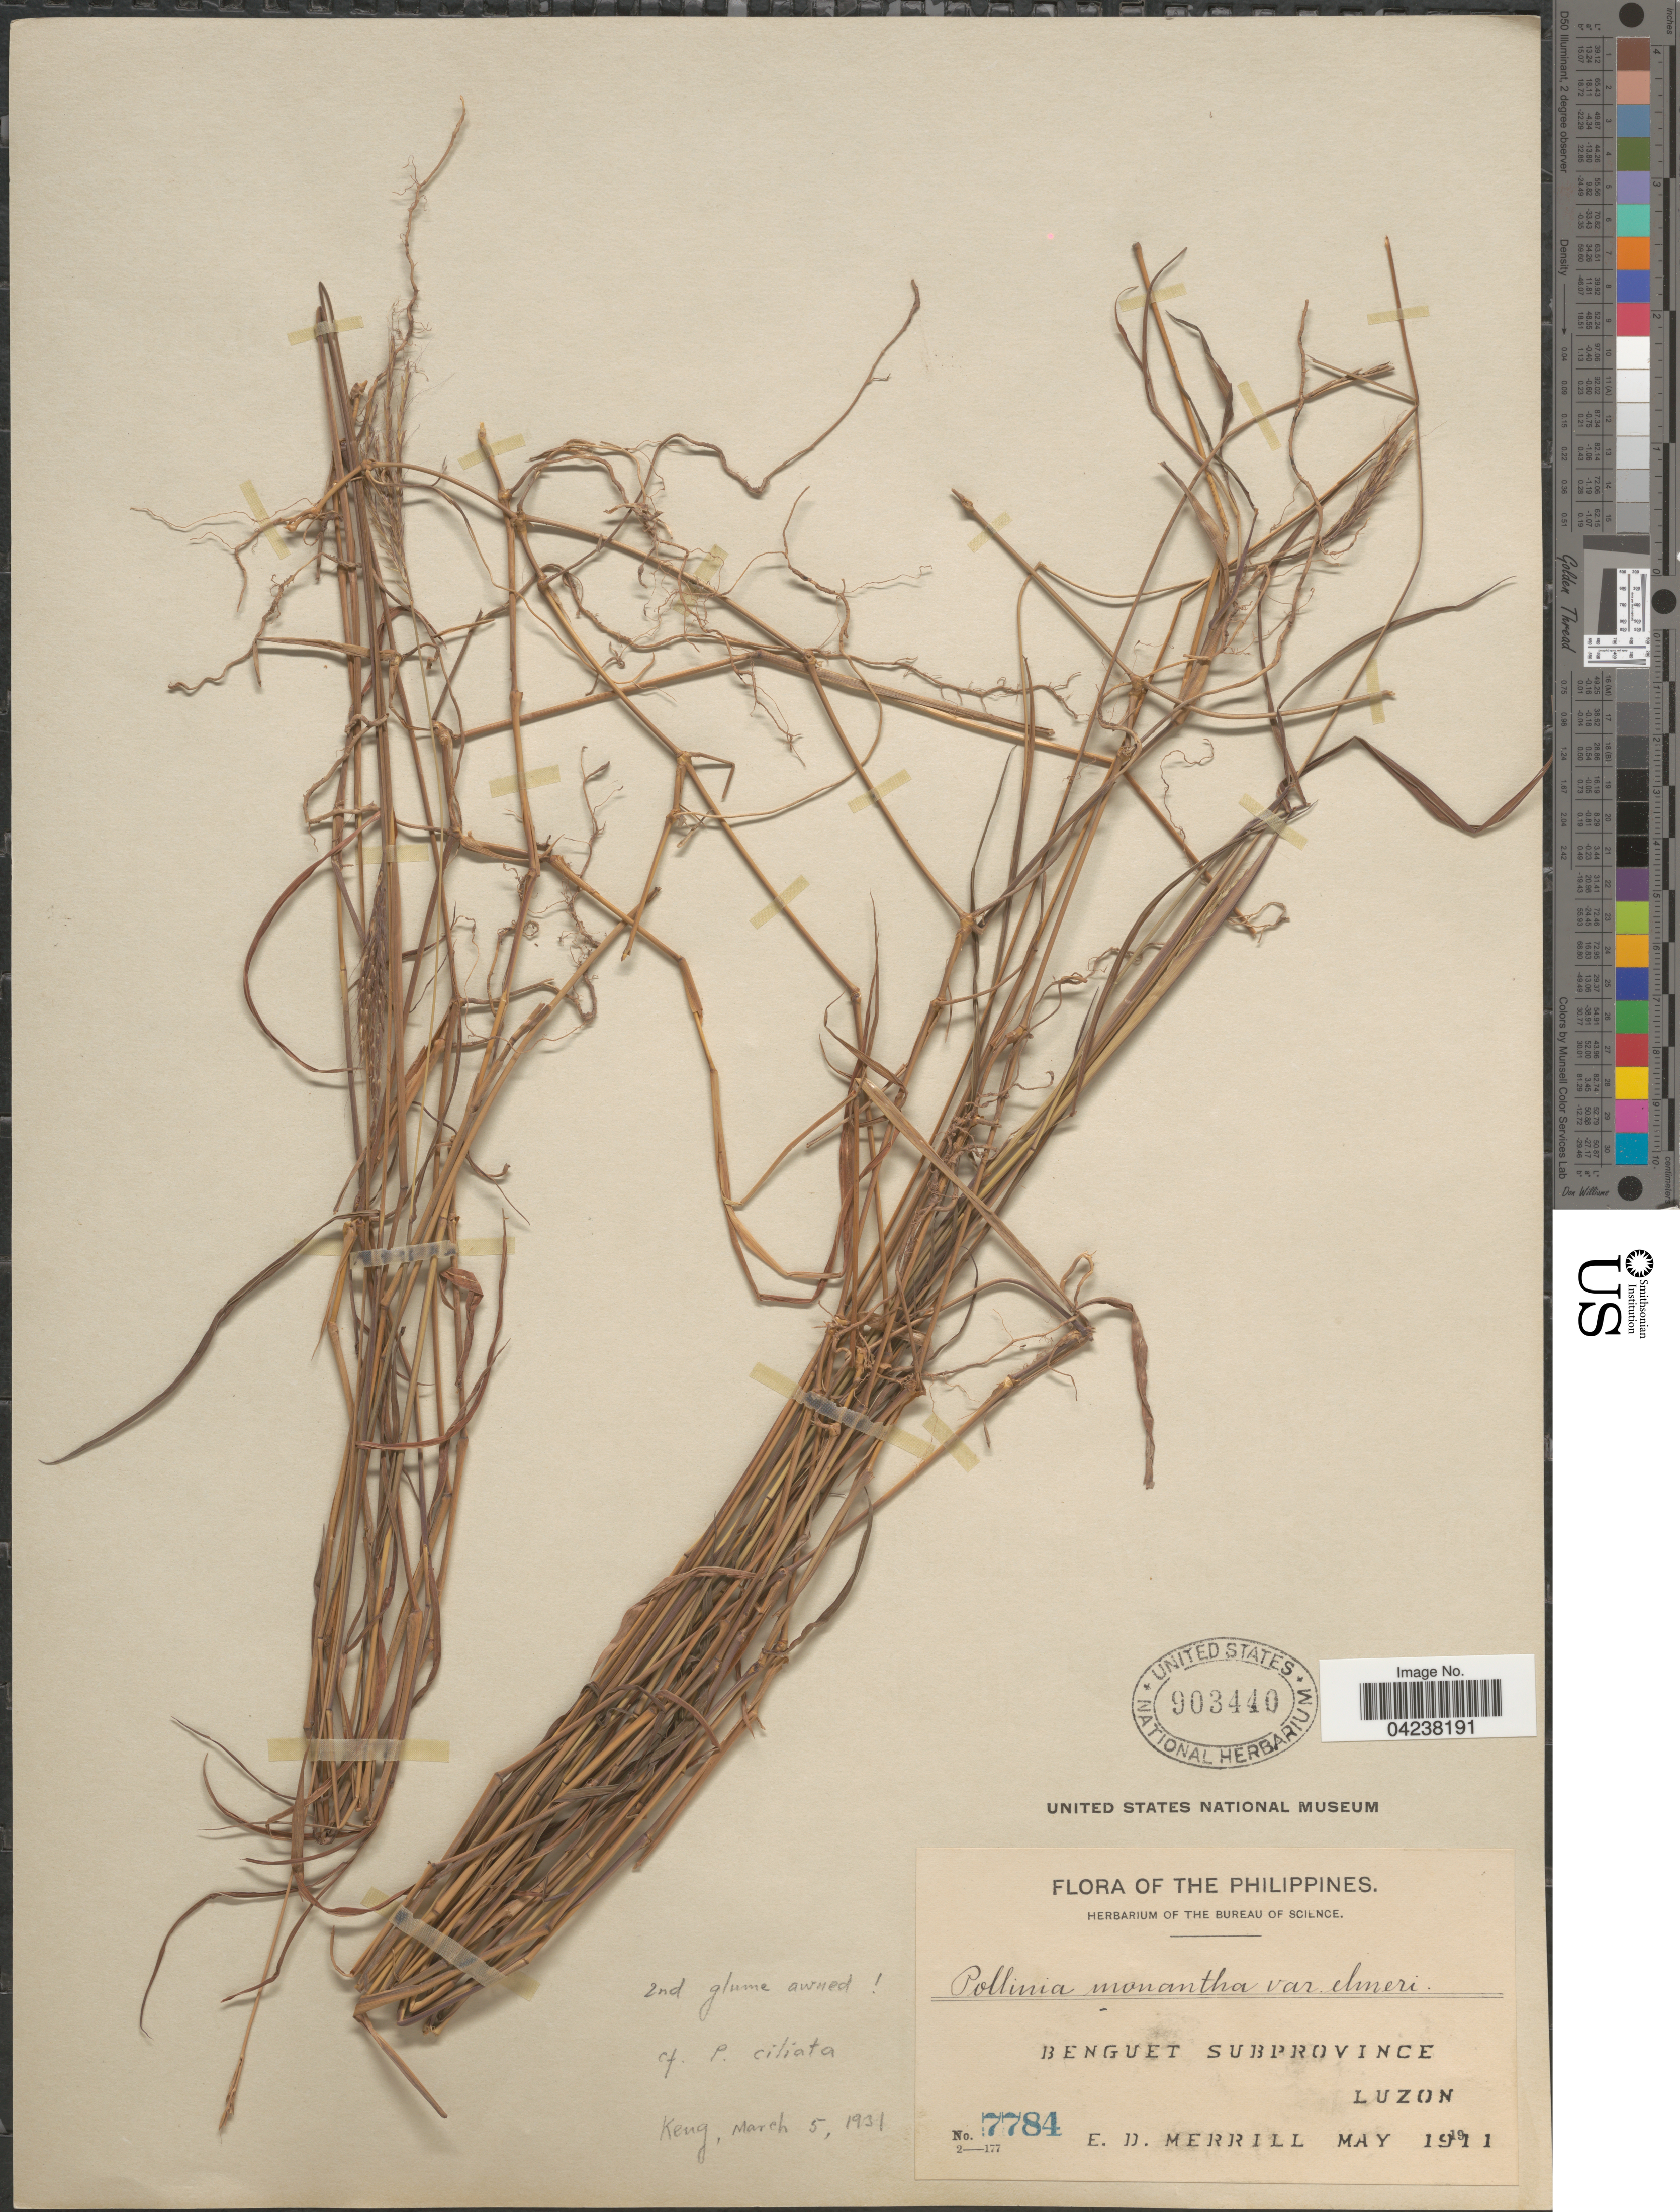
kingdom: Plantae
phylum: Tracheophyta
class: Liliopsida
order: Poales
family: Poaceae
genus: Microstegium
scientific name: Microstegium ciliatum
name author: (Trin.) A. Camus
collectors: E. D. Merrill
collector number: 7784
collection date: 1911-05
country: Philippines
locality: Benguet Subprovince. Luzon.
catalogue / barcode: US 903440